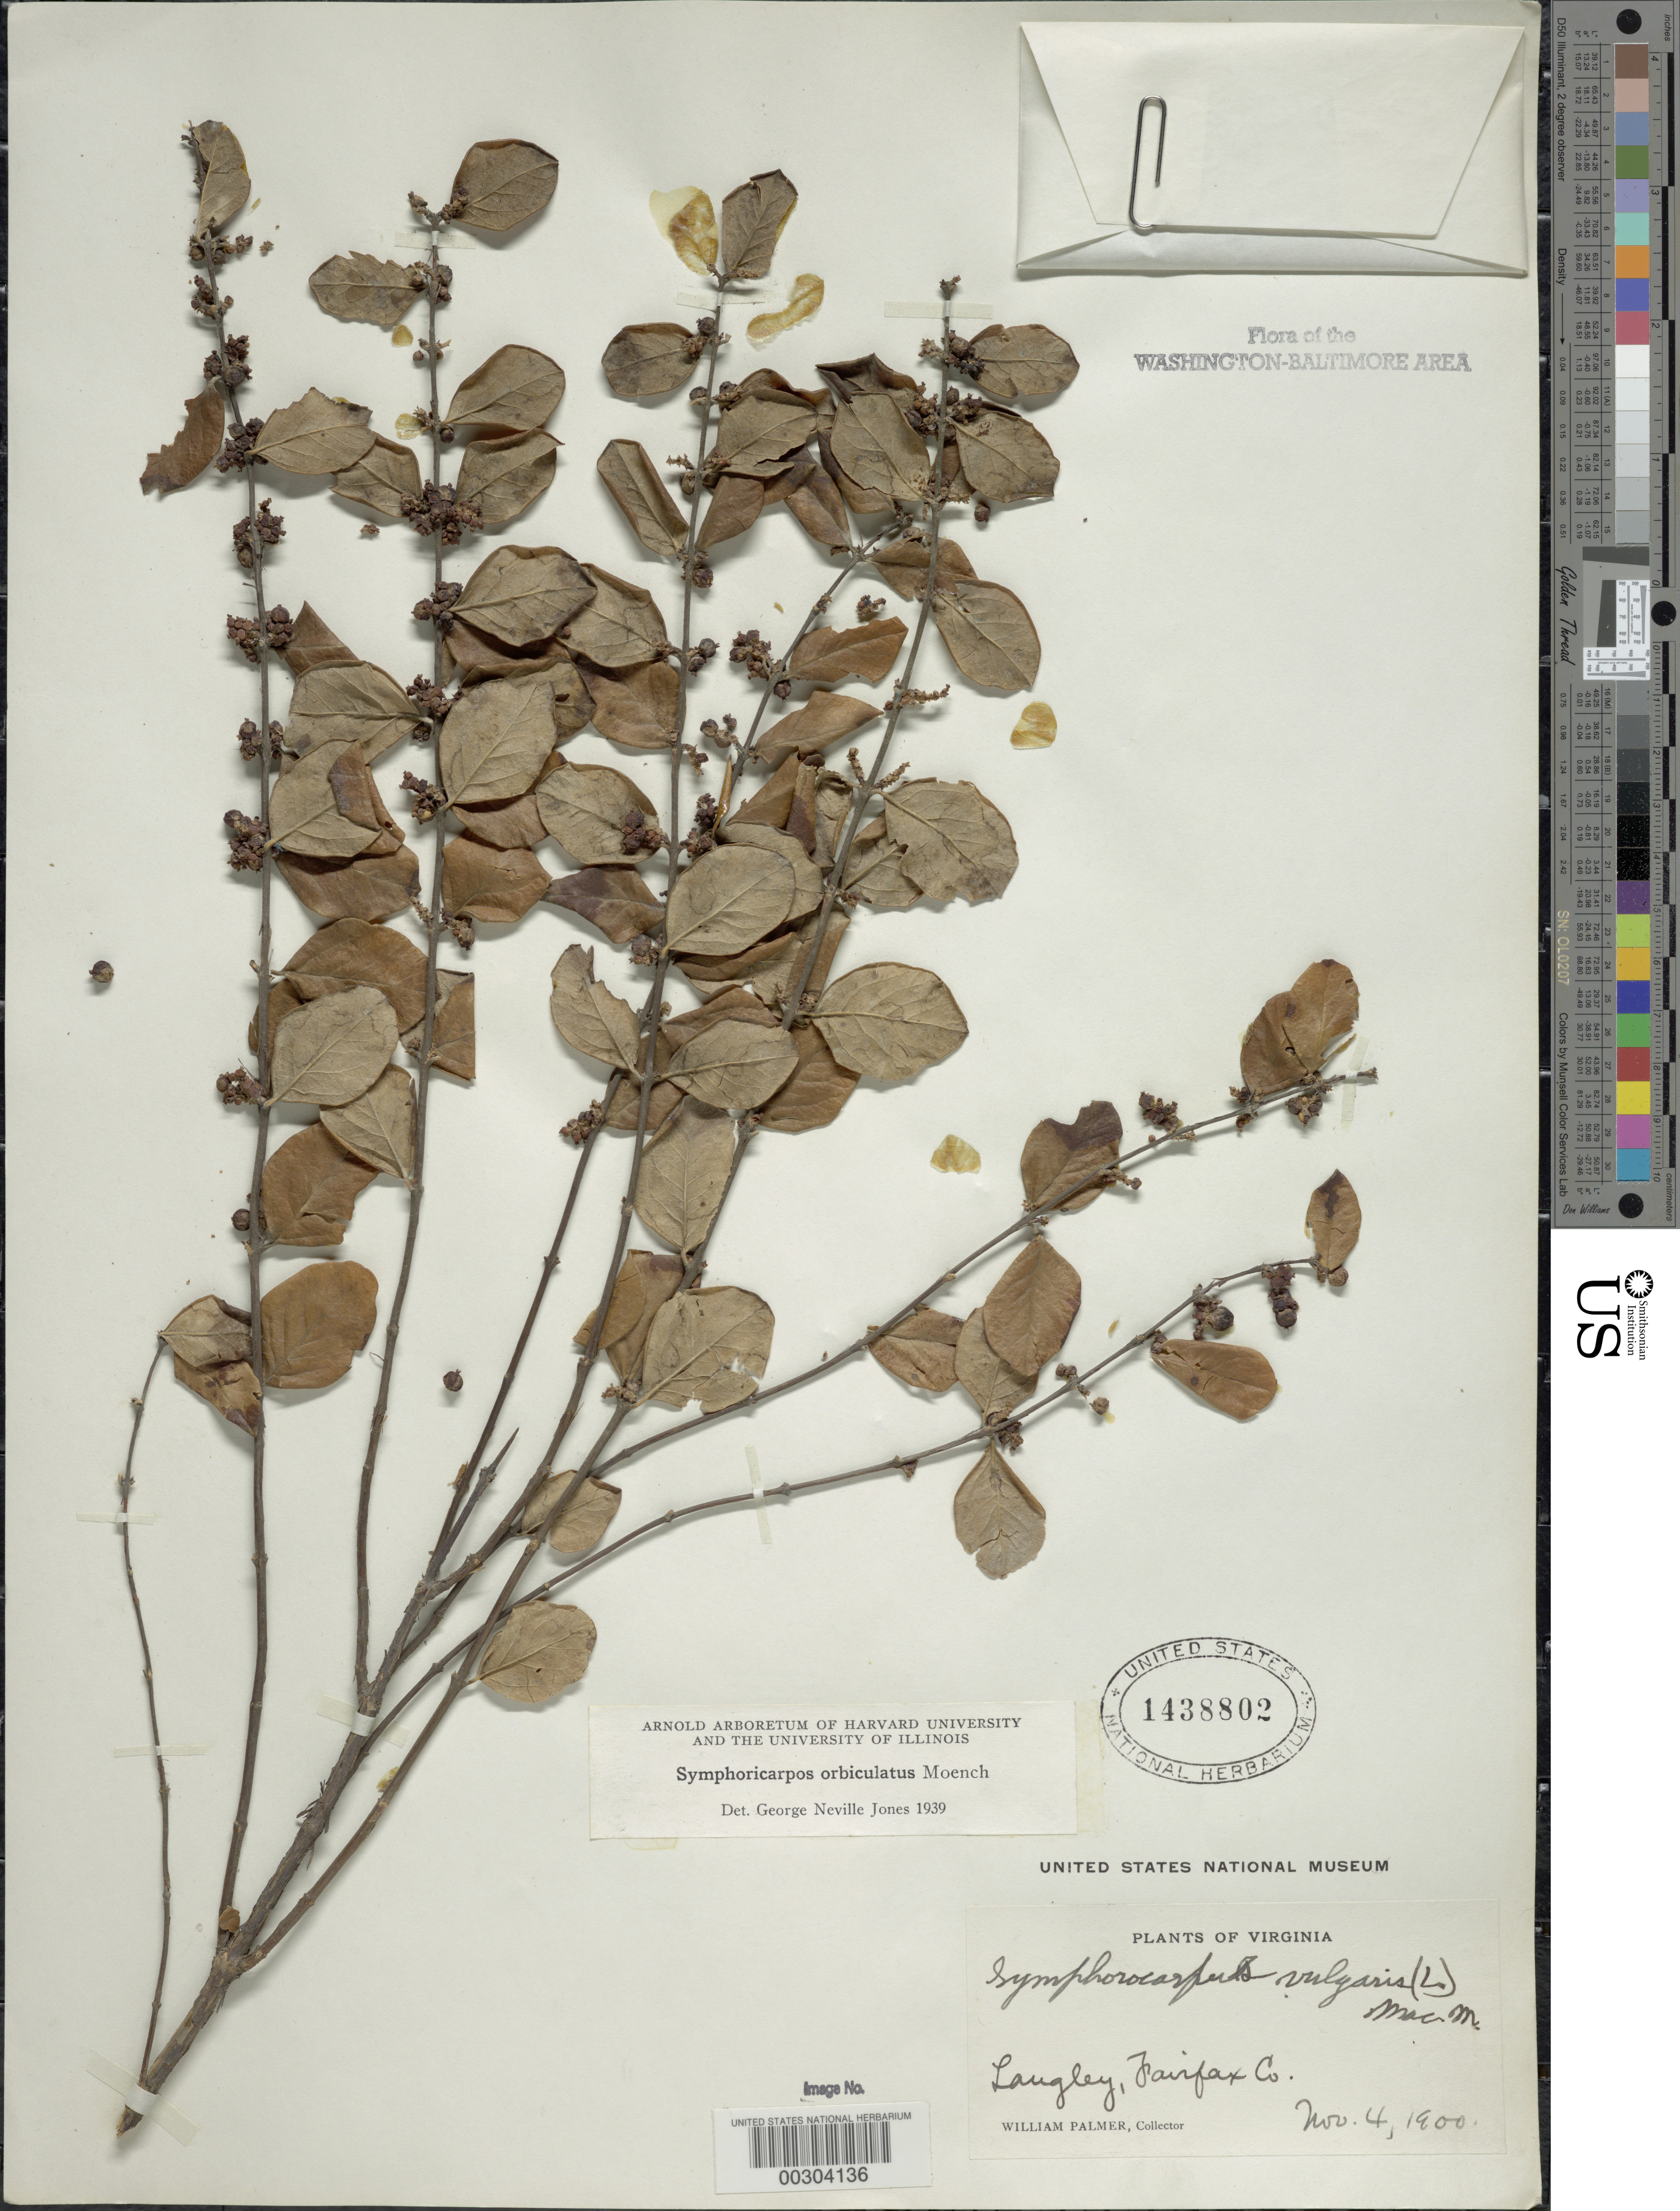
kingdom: Plantae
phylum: Tracheophyta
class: Magnoliopsida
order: Dipsacales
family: Caprifoliaceae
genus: Symphoricarpos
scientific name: Symphoricarpos orbiculatus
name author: Moench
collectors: W. Palmer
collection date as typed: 04 Nov 1900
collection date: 1900-11-04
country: United States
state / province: Virginia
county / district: Fairfax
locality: Langley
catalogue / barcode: US 1438802